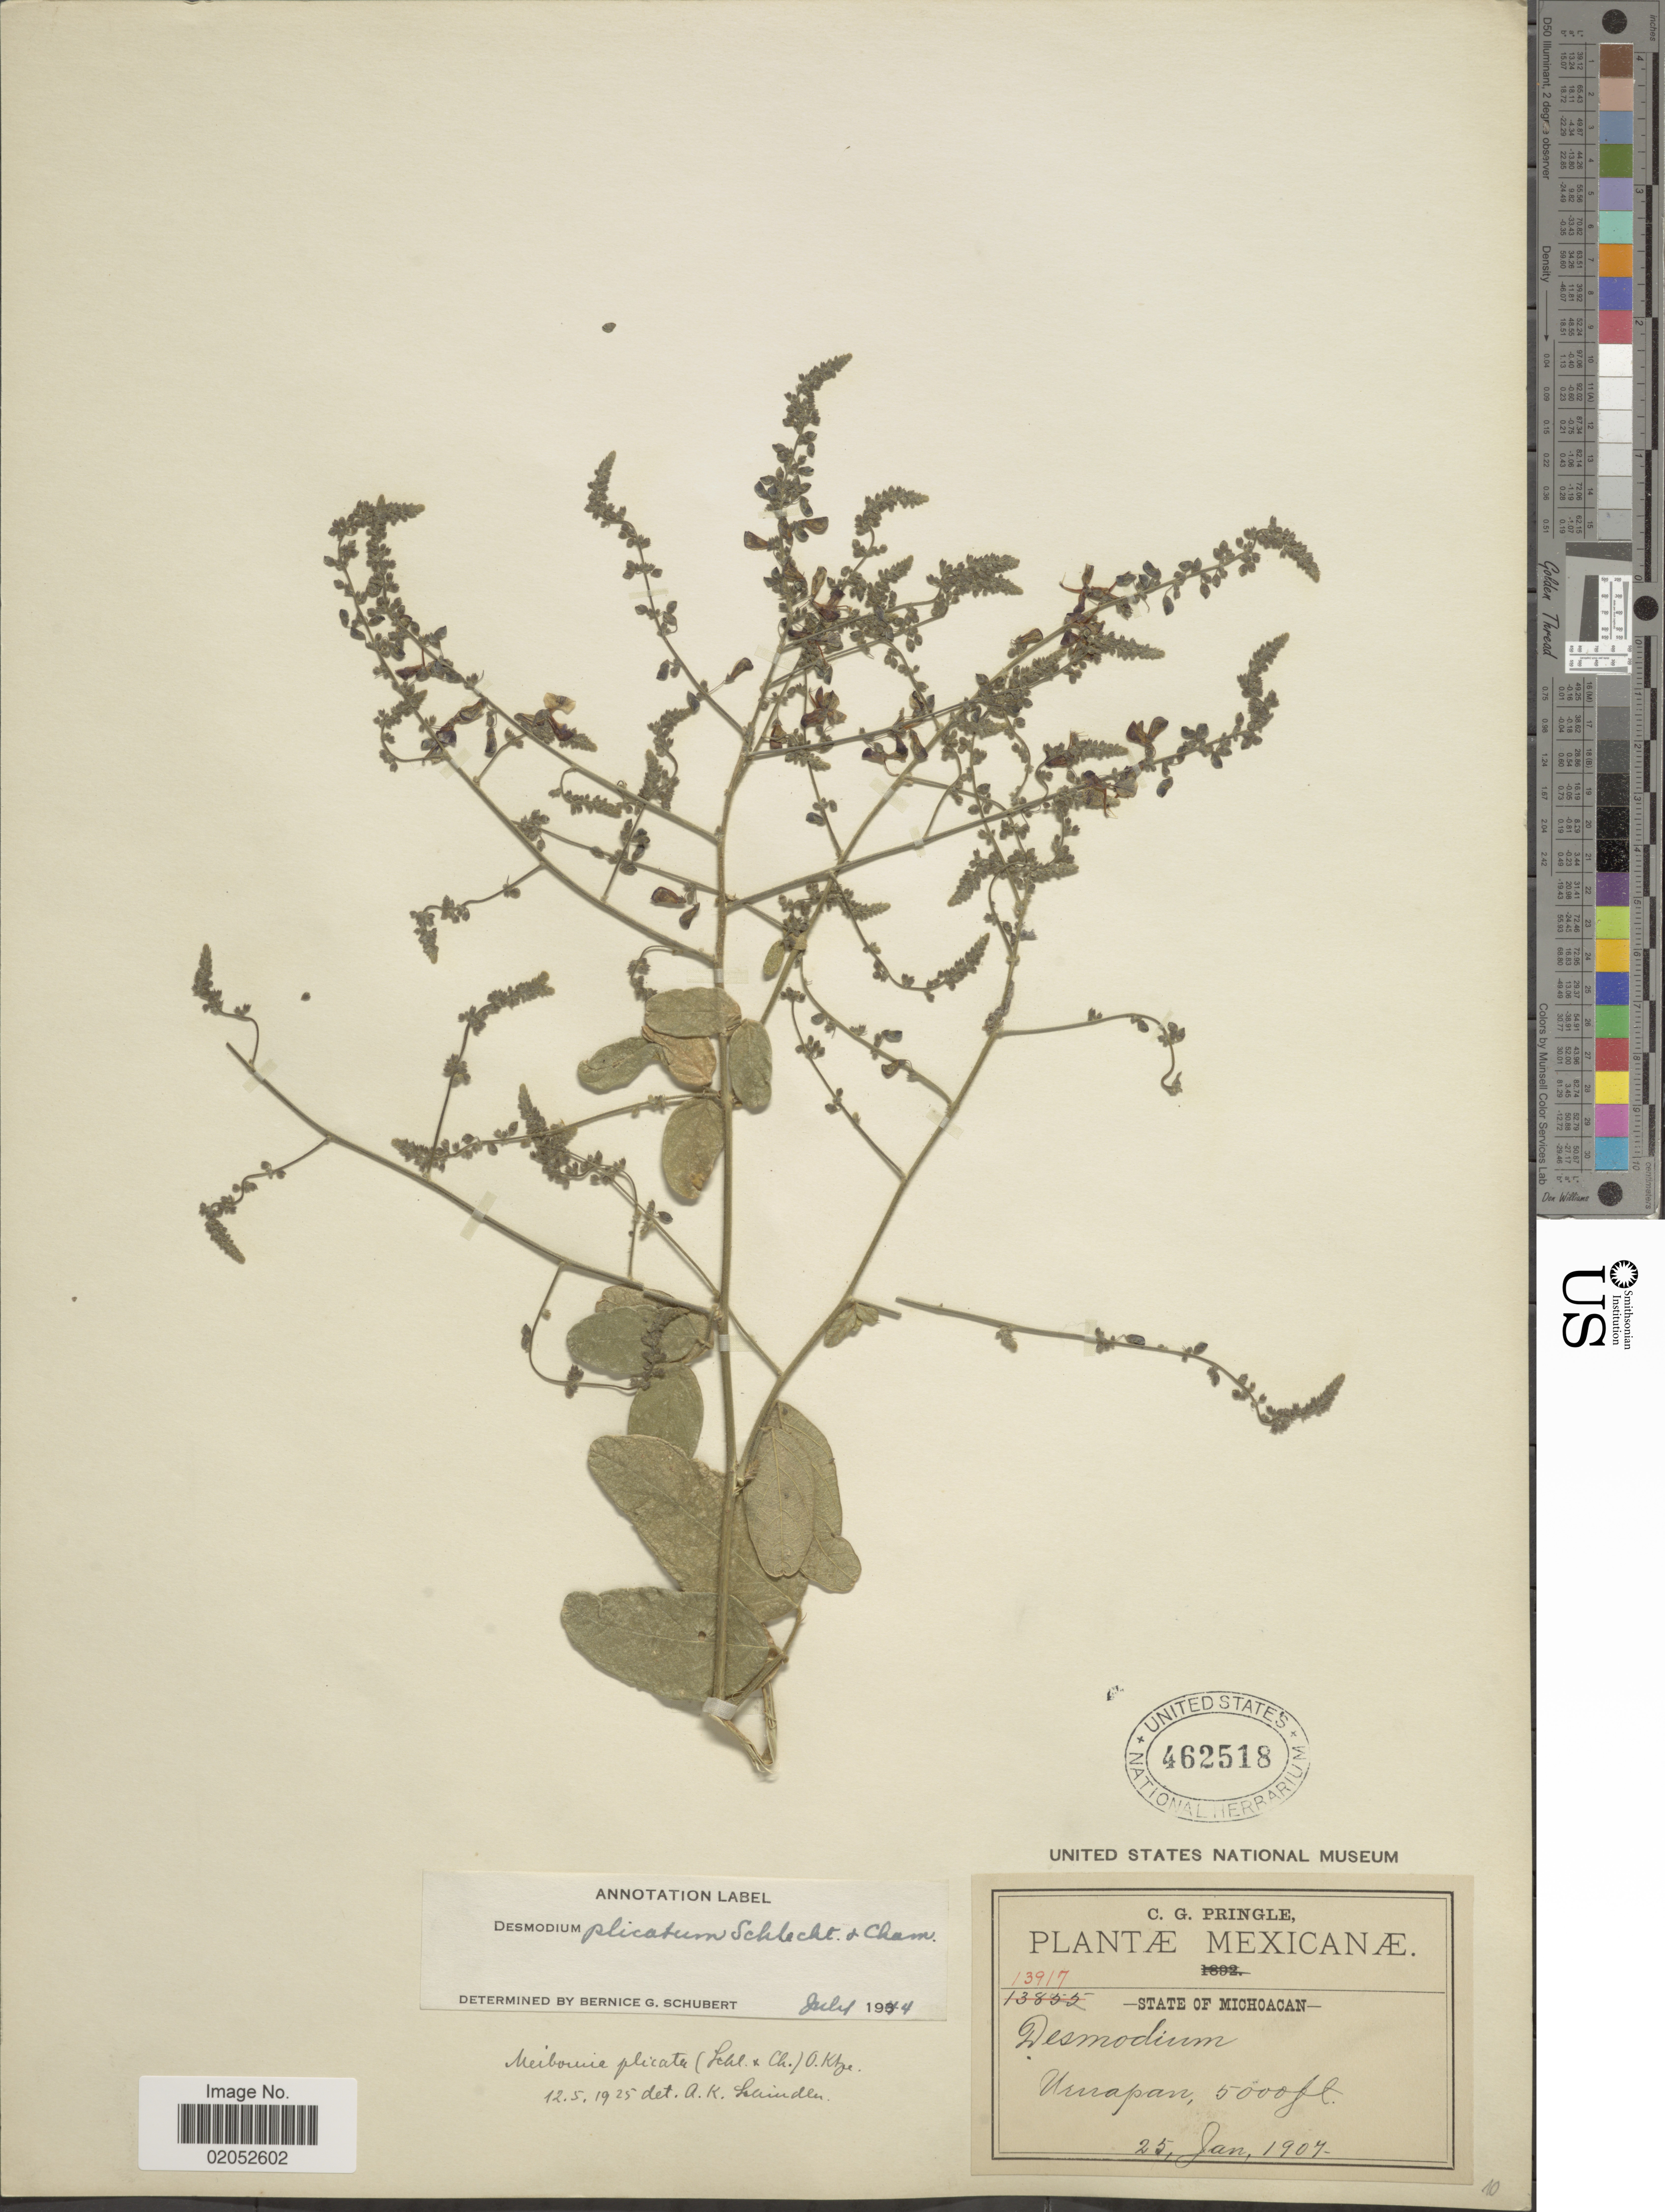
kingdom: Plantae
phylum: Tracheophyta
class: Magnoliopsida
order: Fabales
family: Fabaceae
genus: Desmodium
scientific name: Desmodium plicatum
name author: Schltdl. & Cham.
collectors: C. G. Pringle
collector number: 13917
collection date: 1907-01-25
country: Mexico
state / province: Michoacán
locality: State of Michoacan, Uruapan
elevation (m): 1524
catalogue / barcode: US 462518